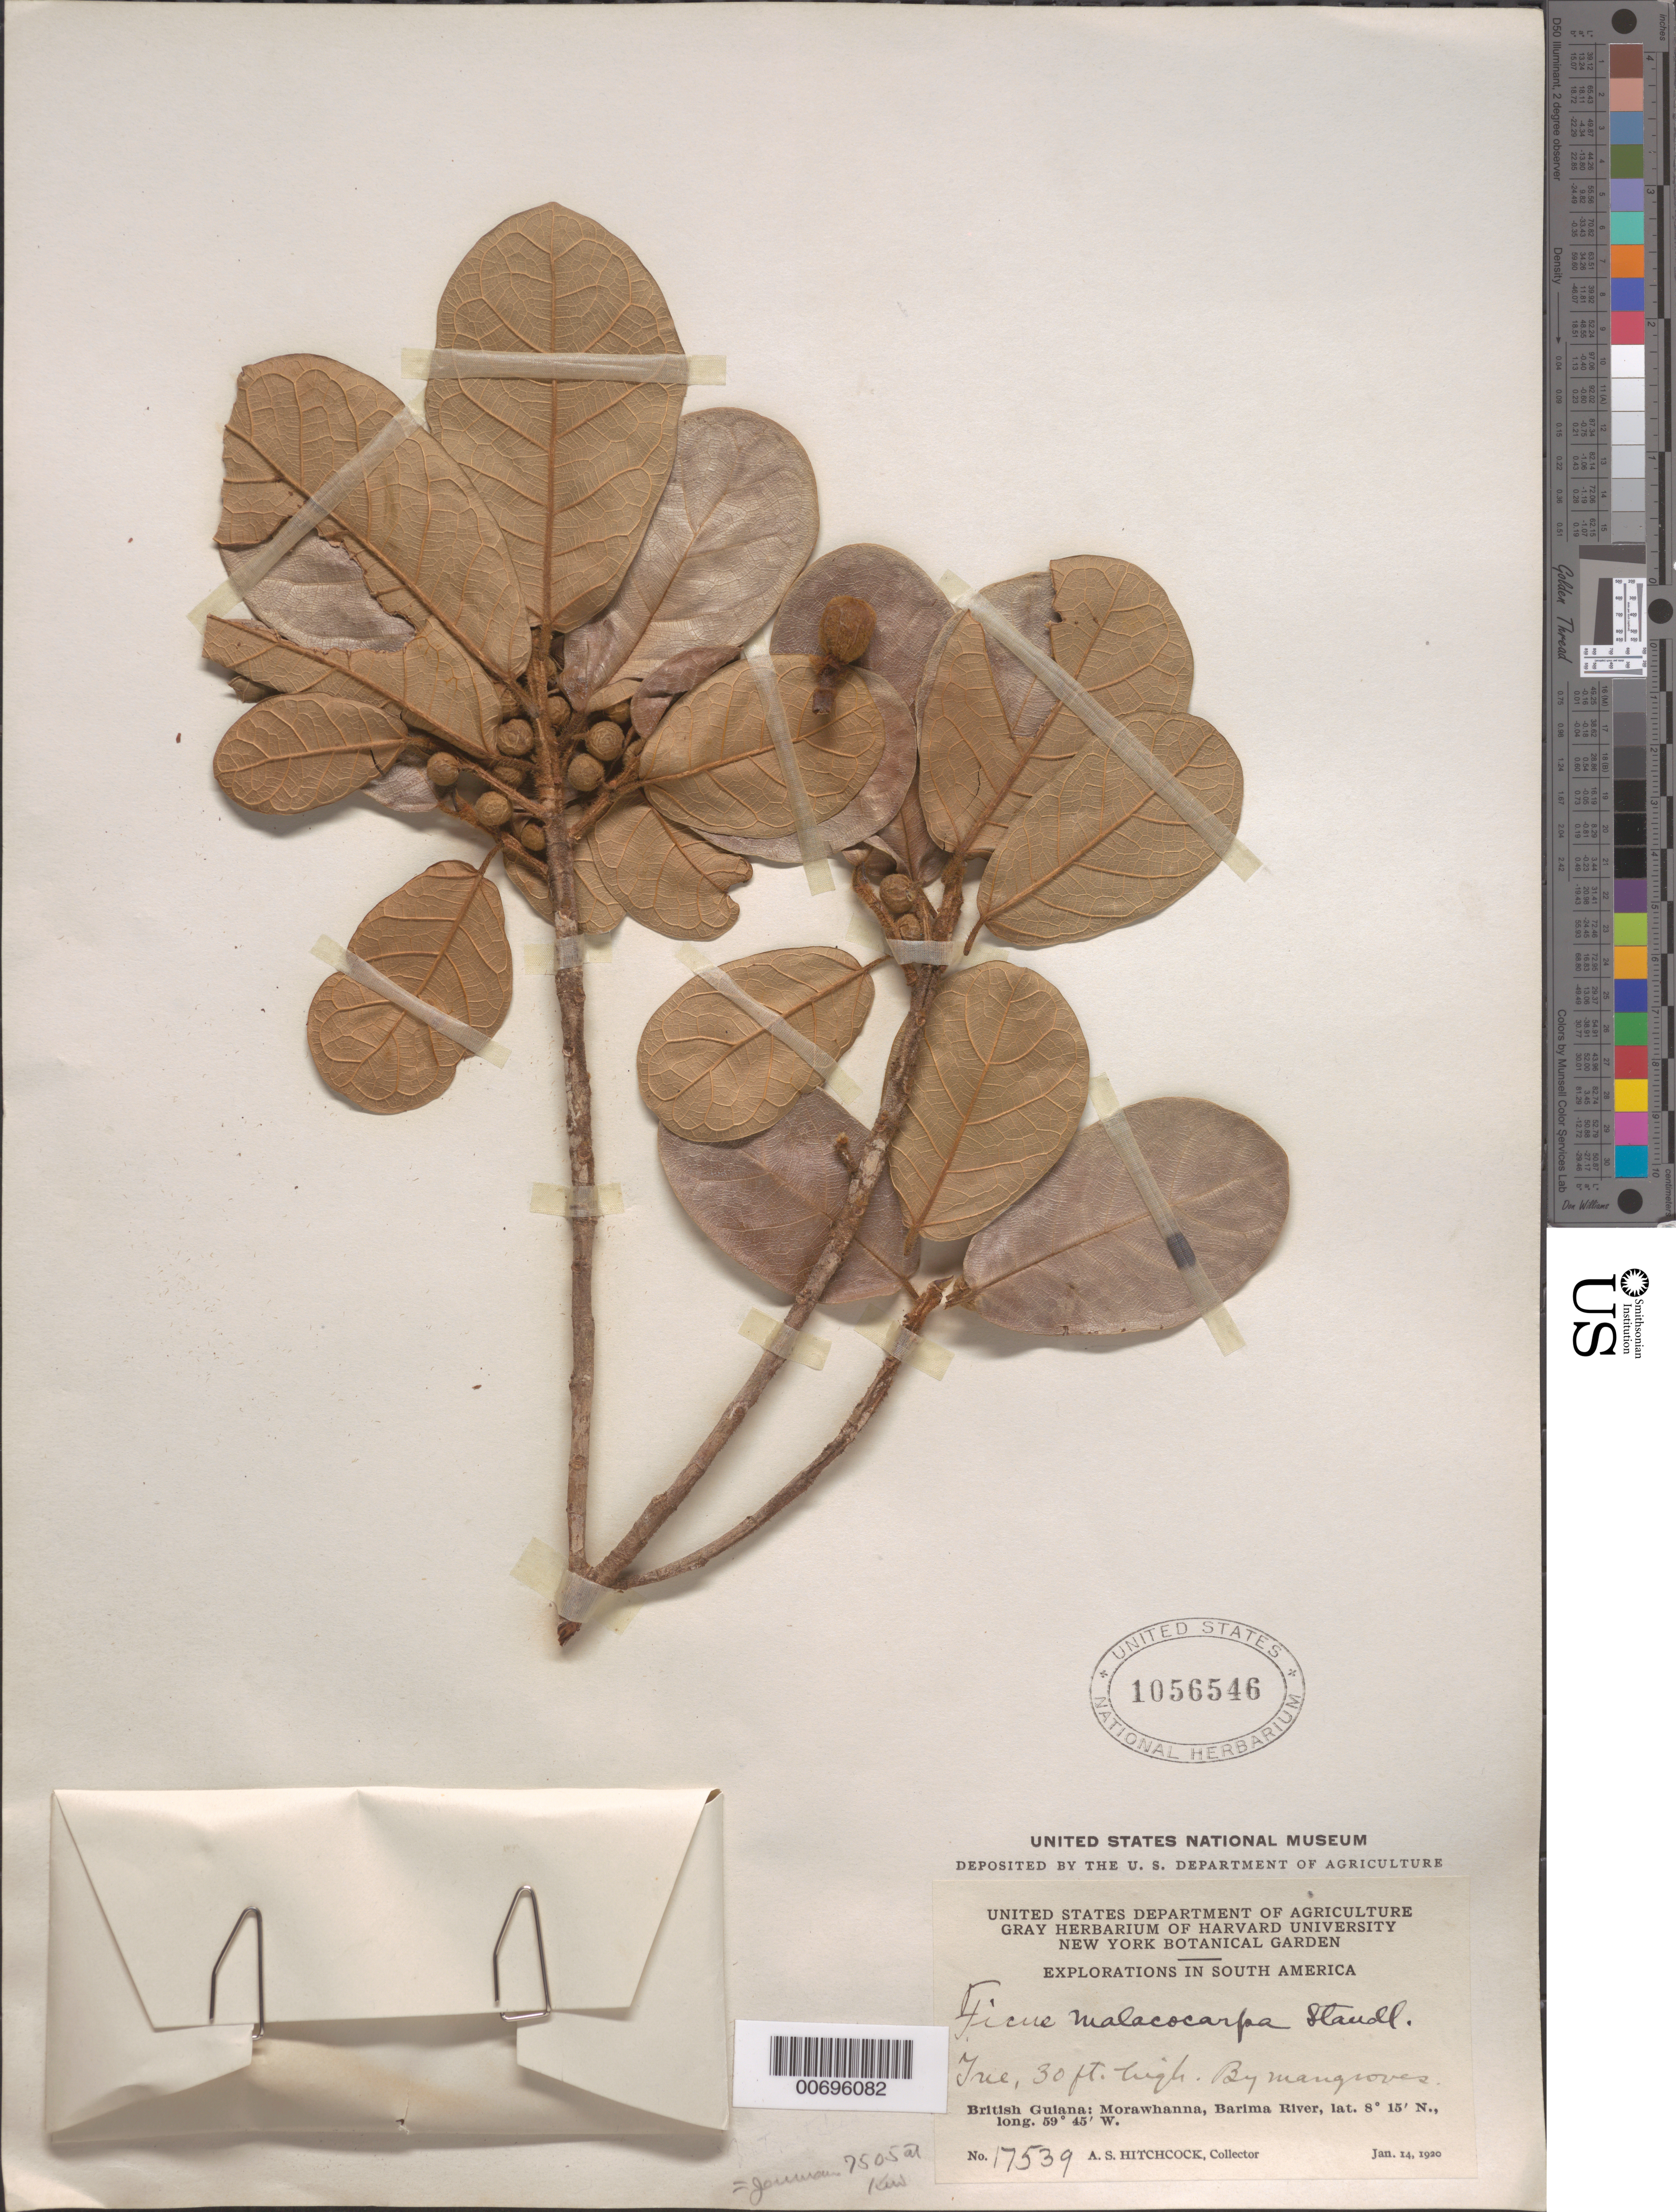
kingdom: Plantae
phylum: Tracheophyta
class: Magnoliopsida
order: Rosales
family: Moraceae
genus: Ficus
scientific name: Ficus malacocarpa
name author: Standl.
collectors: A. S. Hitchcock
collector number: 17539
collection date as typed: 14-Jan-20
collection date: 1920-01-14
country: Guyana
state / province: Barima-Waini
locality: Morawhanna, vic., Barima R.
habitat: By mangroves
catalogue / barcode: US 1056546